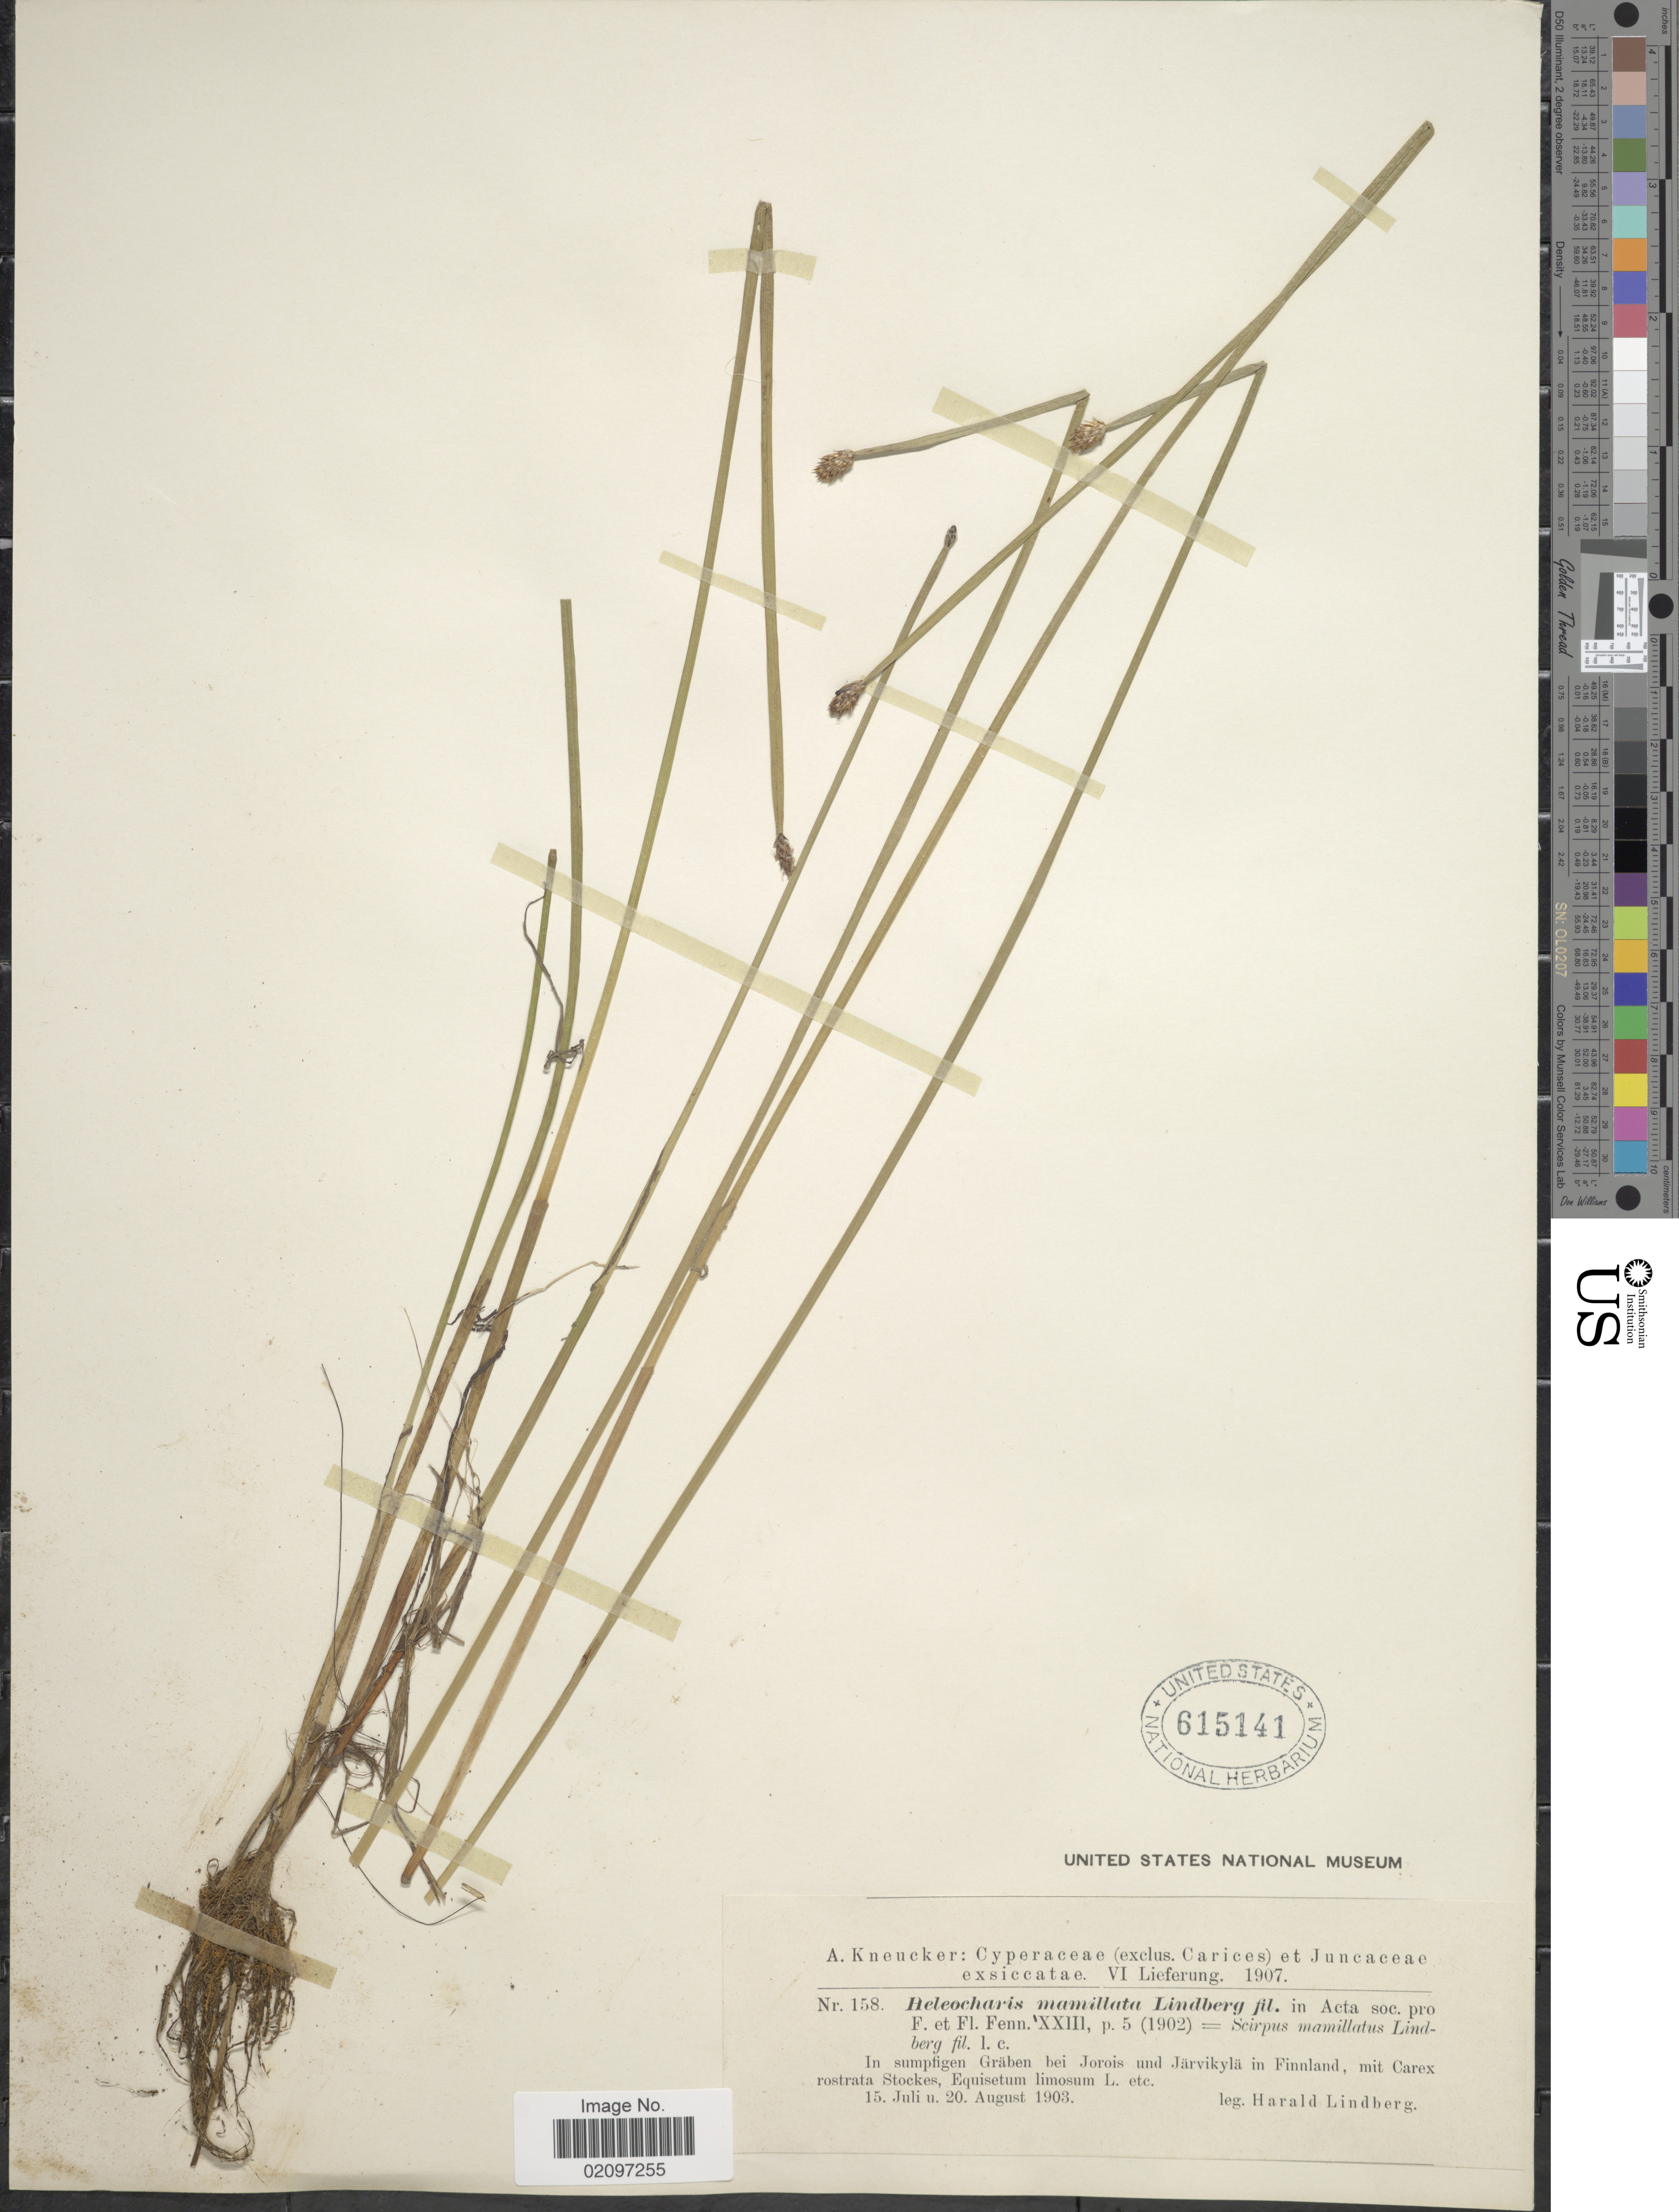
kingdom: Plantae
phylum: Tracheophyta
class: Liliopsida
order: Poales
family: Cyperaceae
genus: Eleocharis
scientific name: Eleocharis mamillata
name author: (H. Lindb.) H. Lindb.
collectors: H. Lindberg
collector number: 158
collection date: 1903-07-15/1903-08-20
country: Finland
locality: In sumpfigen Graben bei Jorois und Jarvikyla in Finnland, mit Carex rostrata Stockes, Equisetum limosum L. etc.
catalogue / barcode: US 615141